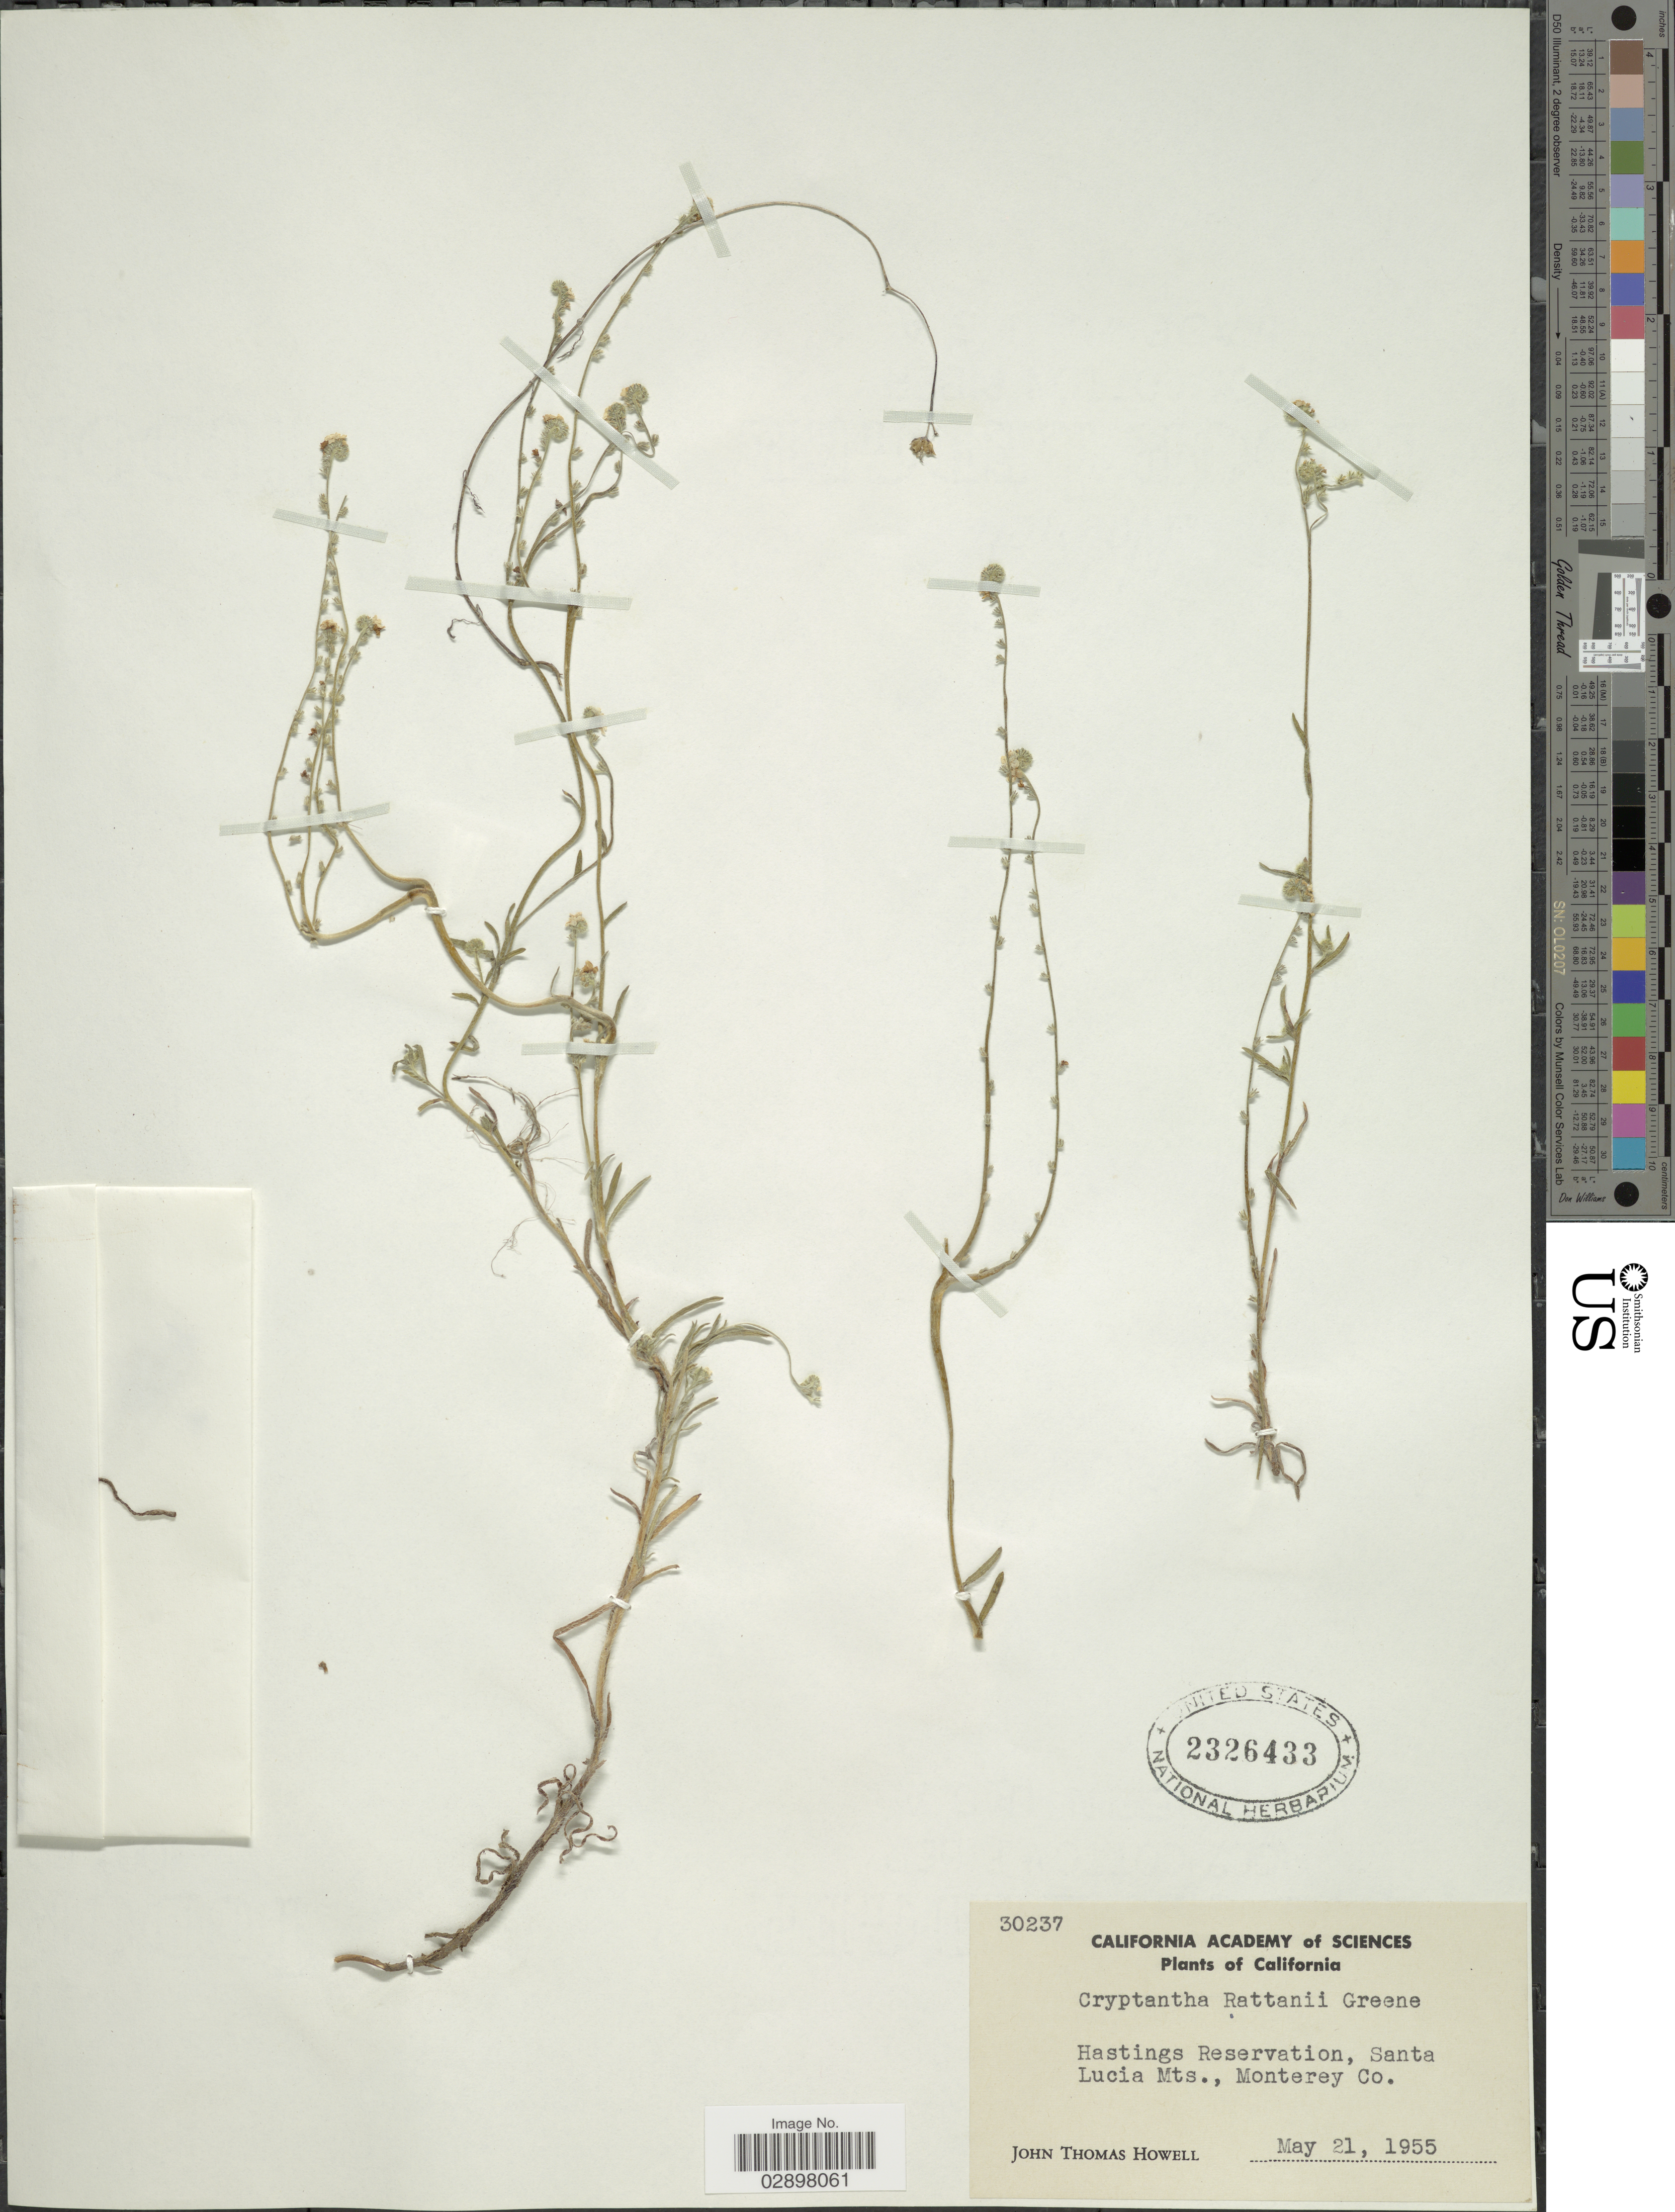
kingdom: Plantae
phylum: Tracheophyta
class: Magnoliopsida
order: Boraginales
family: Boraginaceae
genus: Cryptantha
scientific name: Cryptantha rattanii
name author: S.W. Greene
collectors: J. T. Howell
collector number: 30237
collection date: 1955-05-21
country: United States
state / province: California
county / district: Monterey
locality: Hastings Reservation, Santa Lucia Mts., Monterey Co.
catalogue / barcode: US 2326433